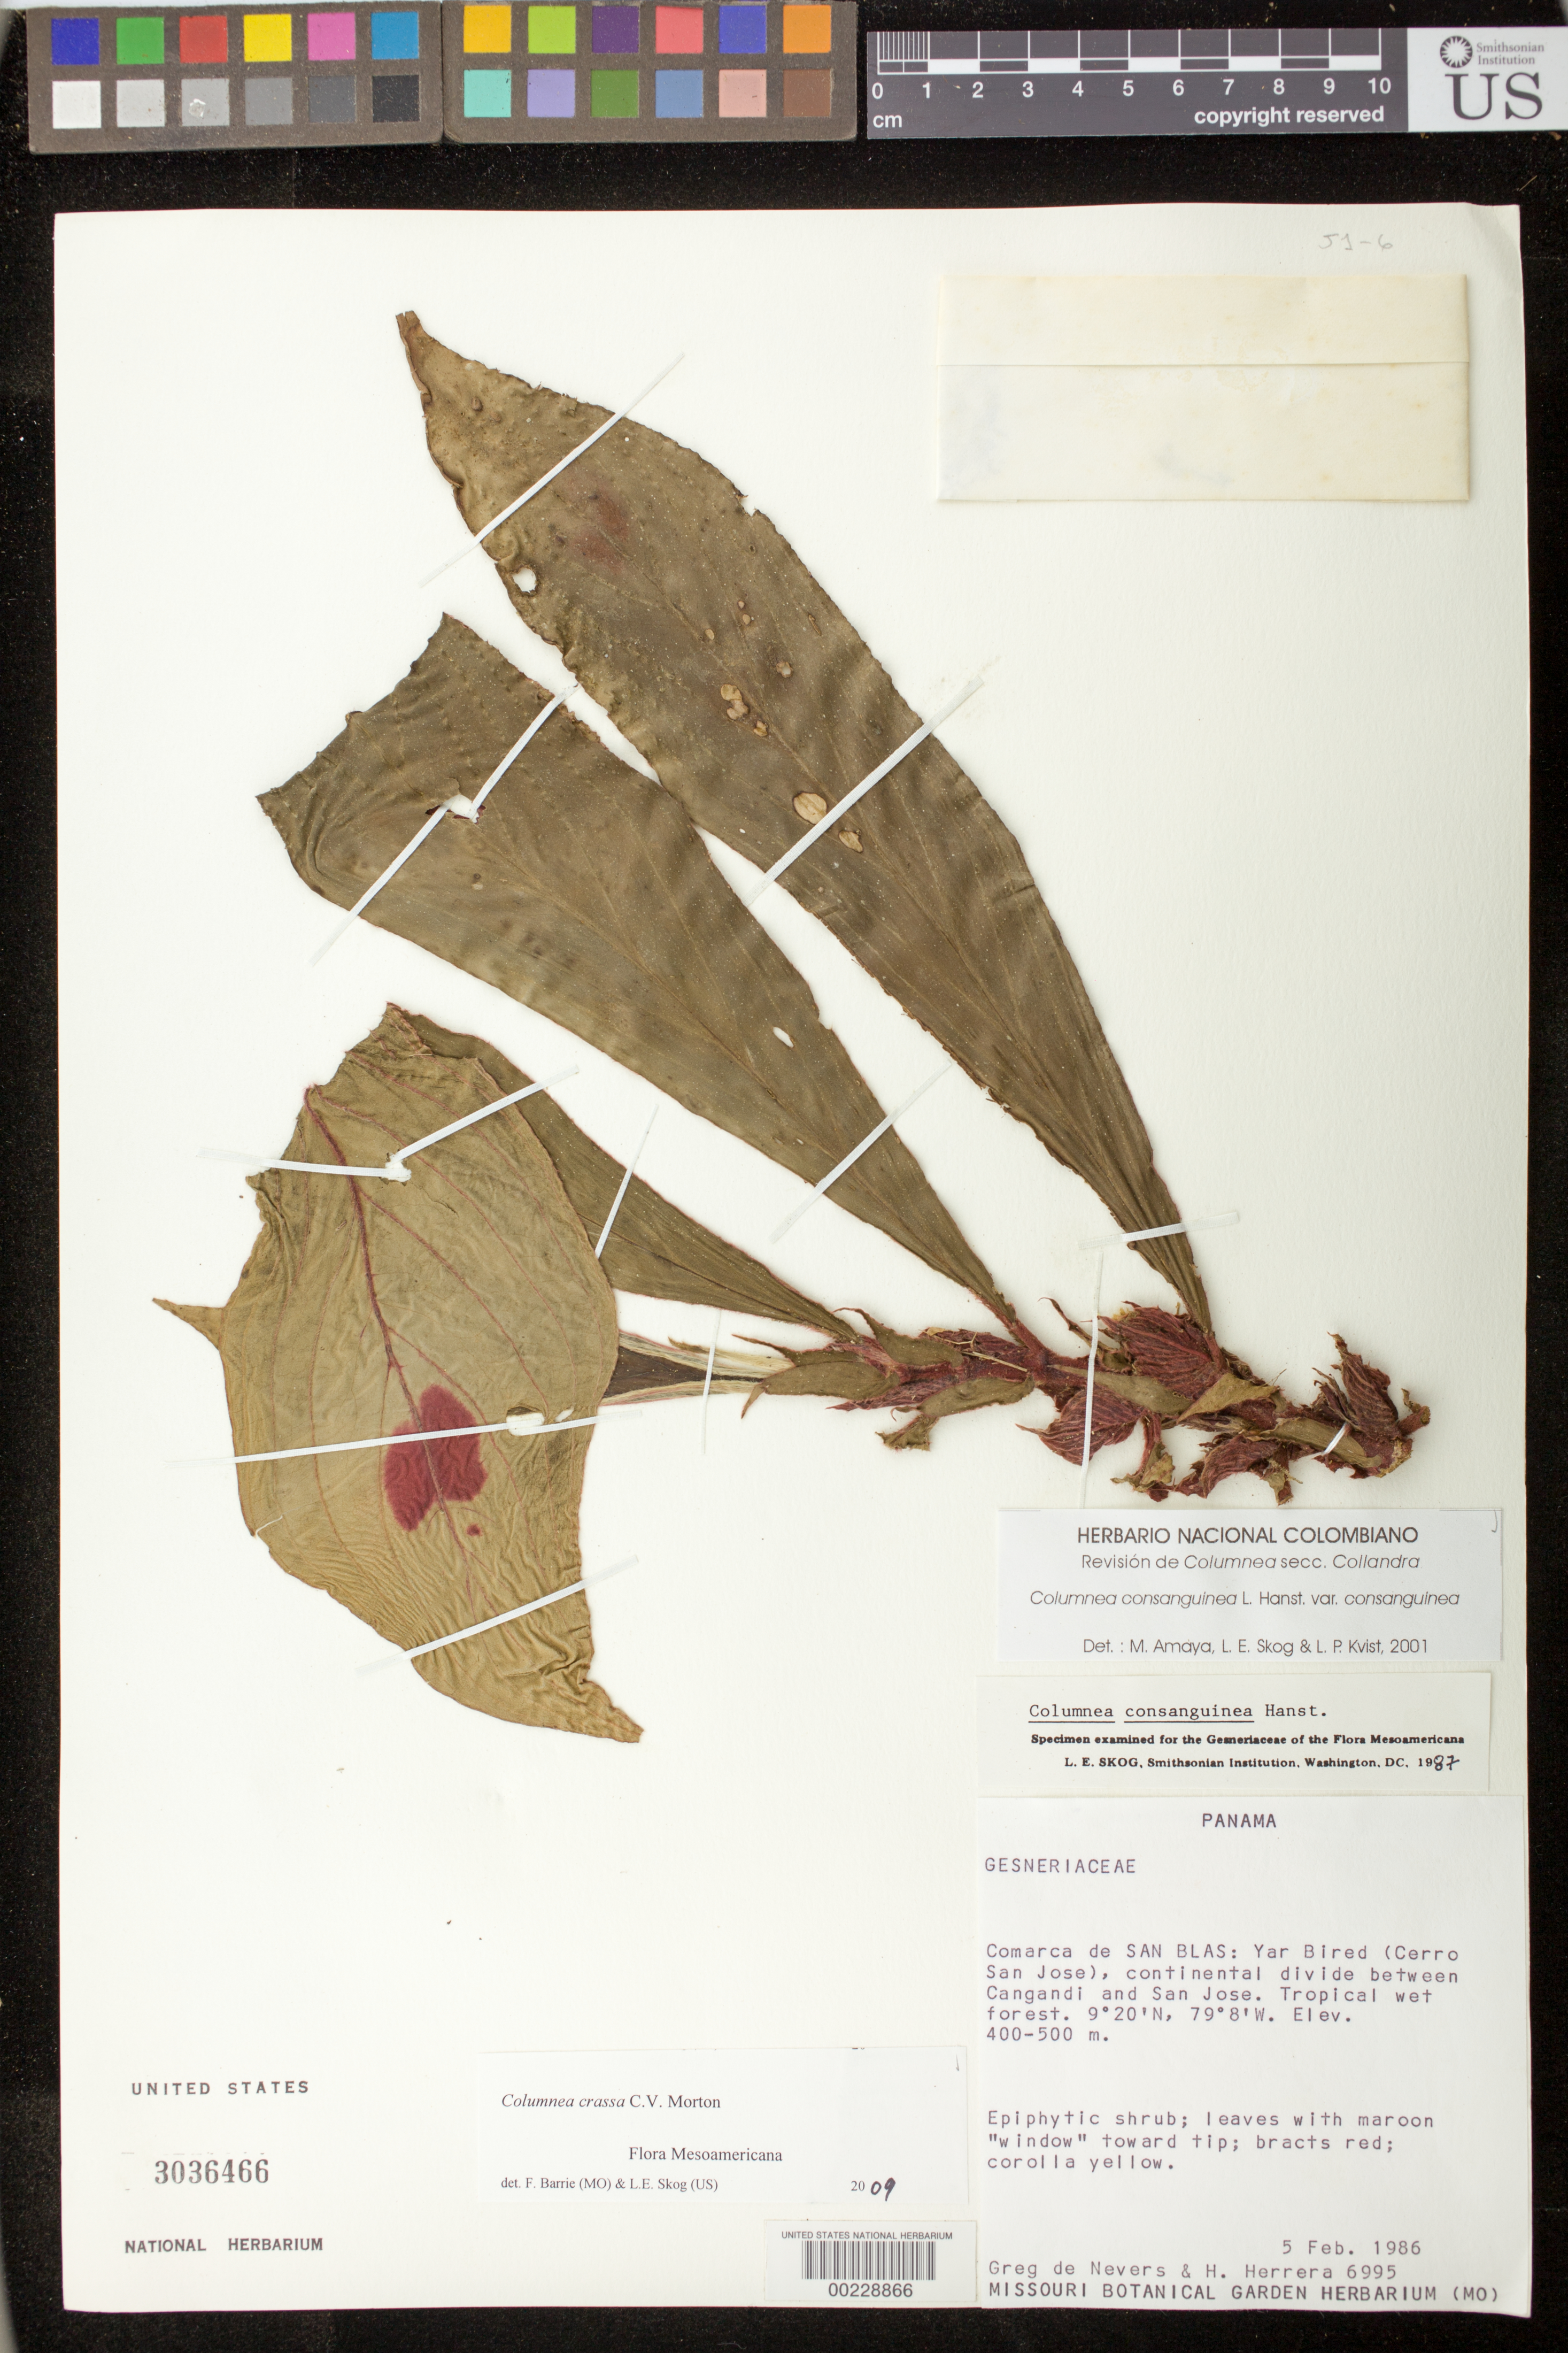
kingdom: Plantae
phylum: Tracheophyta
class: Magnoliopsida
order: Lamiales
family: Gesneriaceae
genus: Columnea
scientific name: Columnea crassa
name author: C.V. Morton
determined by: Barrie, F. R.; Skog, Laurence E.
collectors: G. C. de Nevers & H. Herrera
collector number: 6995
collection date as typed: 05 Feb 1986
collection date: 1986-02-05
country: Panama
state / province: Kuna Yala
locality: Comarca de San Blas: Yar Bired (Cerro San Jose), continental divide between Cangandi and San José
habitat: Tropical wet forest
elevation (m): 400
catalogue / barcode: US 3036466